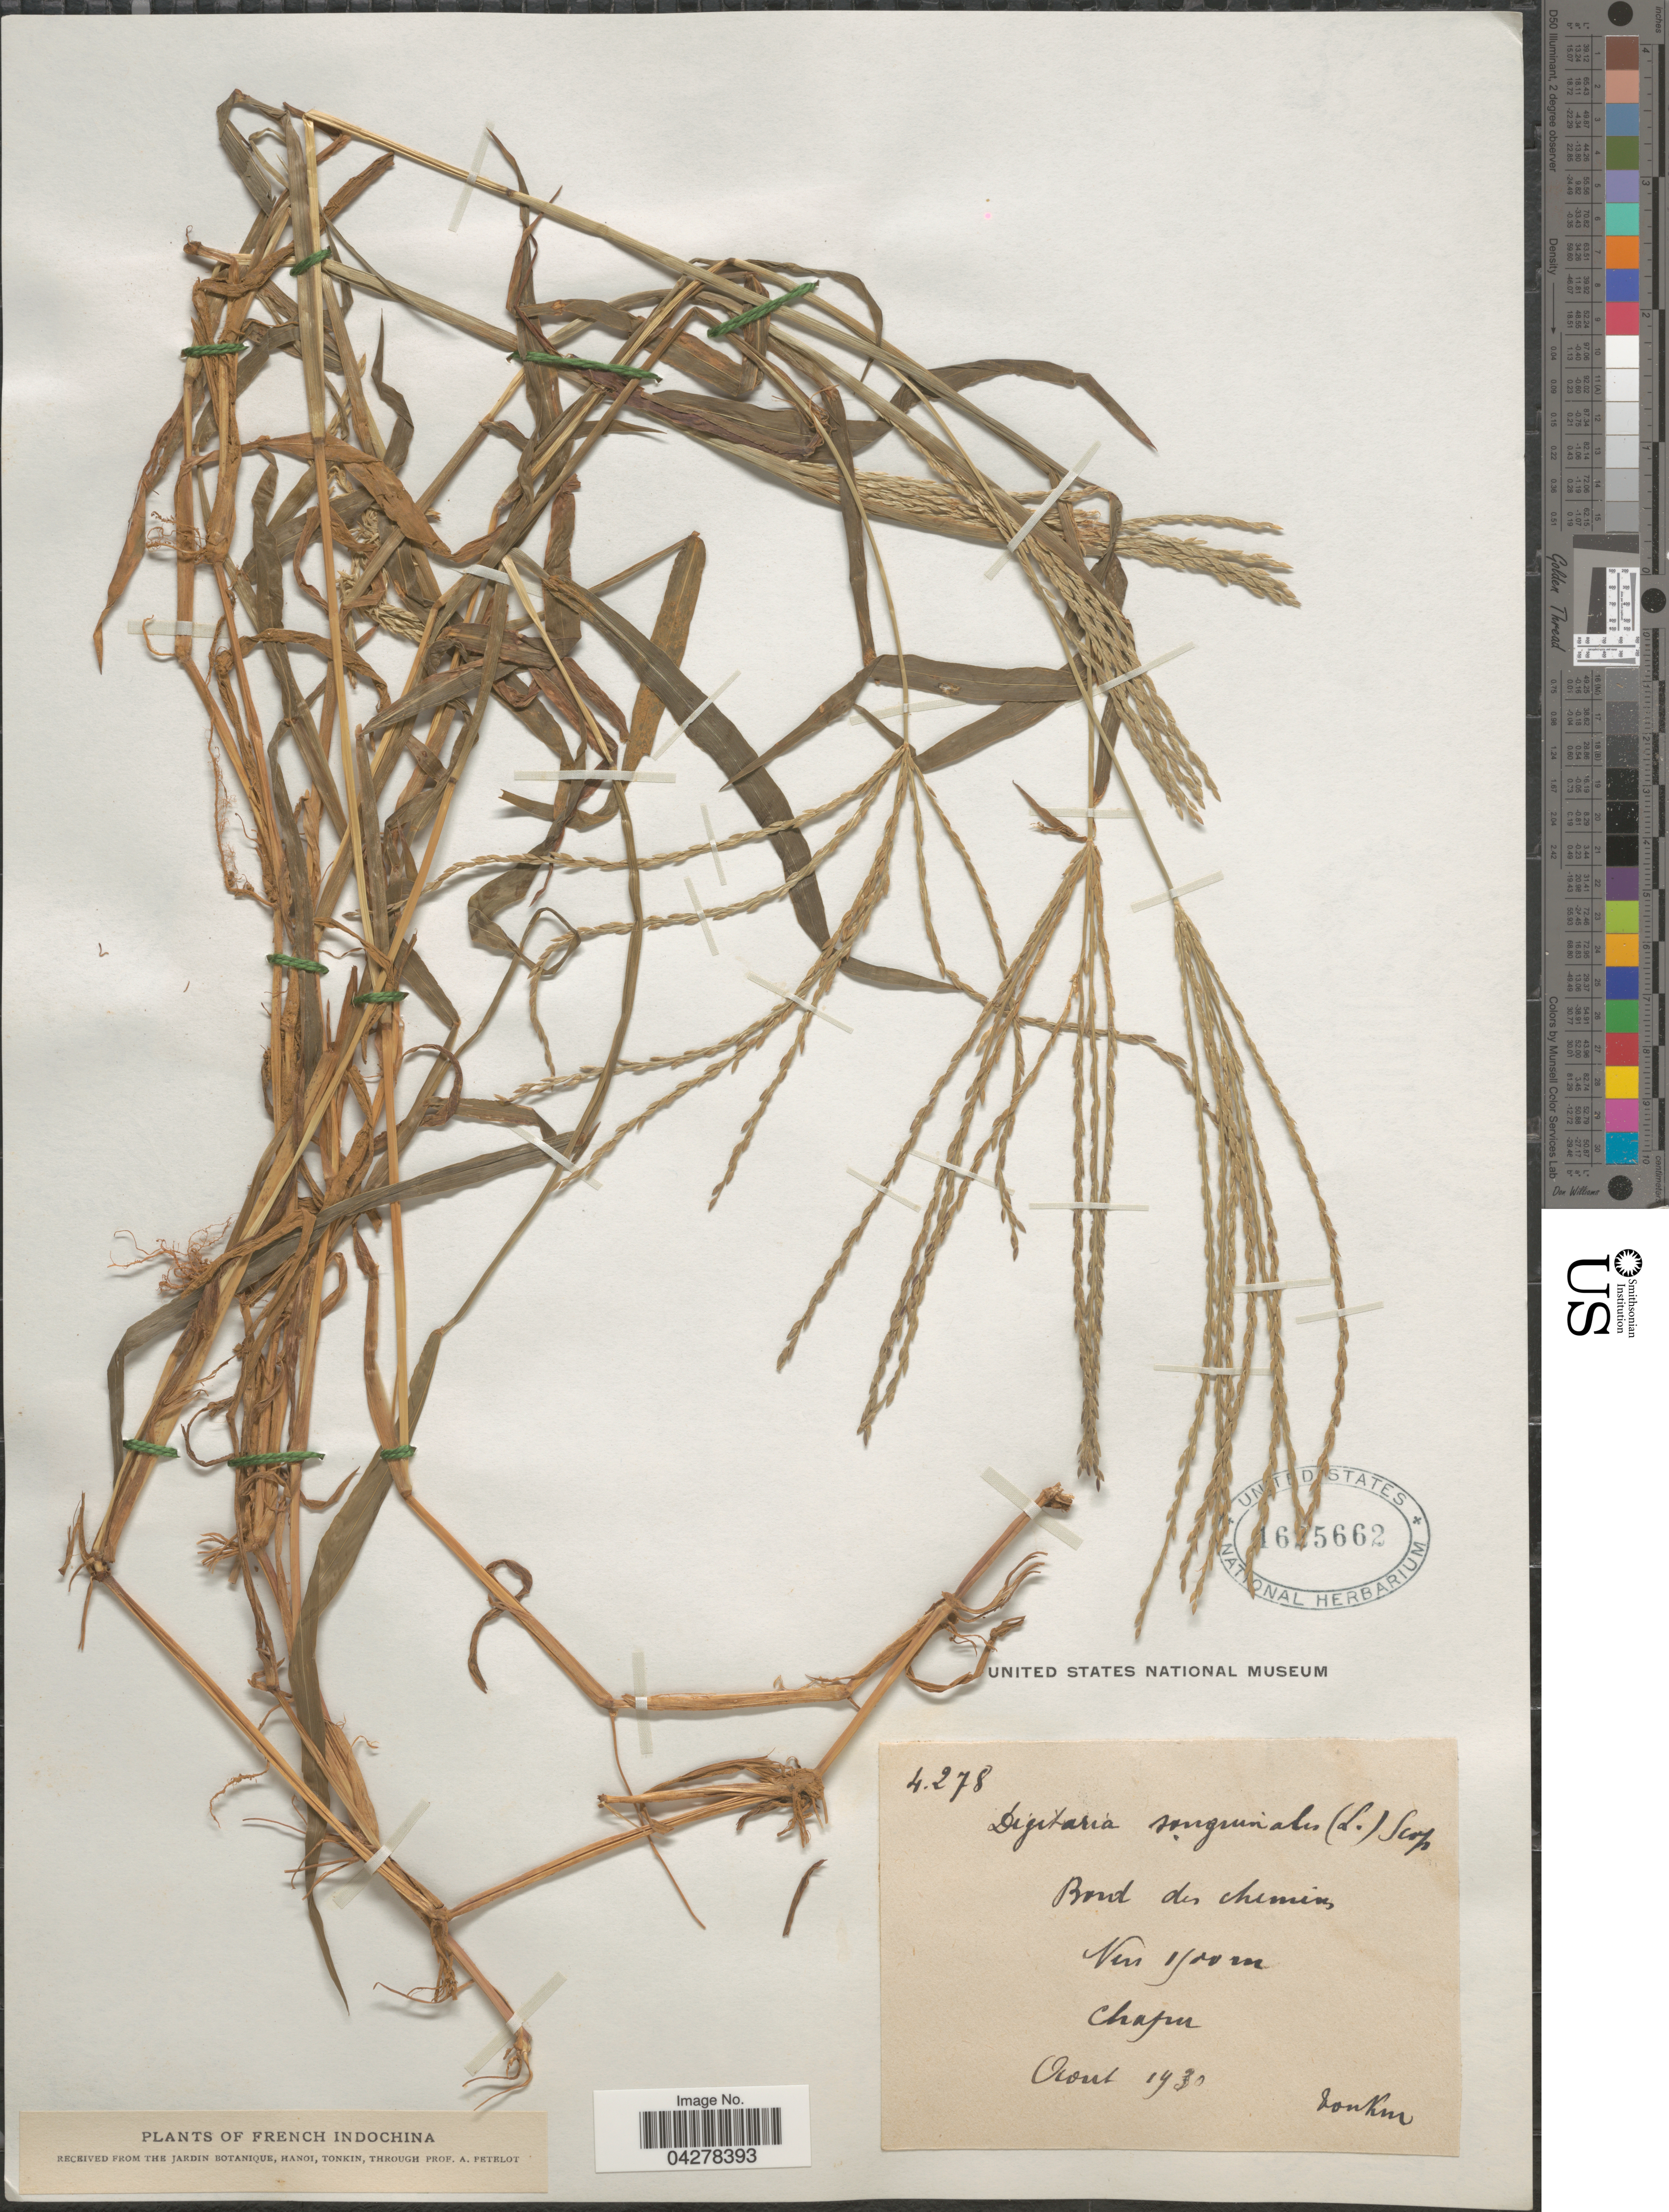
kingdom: Plantae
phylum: Tracheophyta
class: Liliopsida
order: Poales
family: Poaceae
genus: Digitaria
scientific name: Digitaria sanguinalis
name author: (L.) Scop.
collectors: P. A. Pételot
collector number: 4278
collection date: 1930-08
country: Vietnam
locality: Bord des chemins. Chapa. French Indochina.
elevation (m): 1500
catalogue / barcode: US 1625662